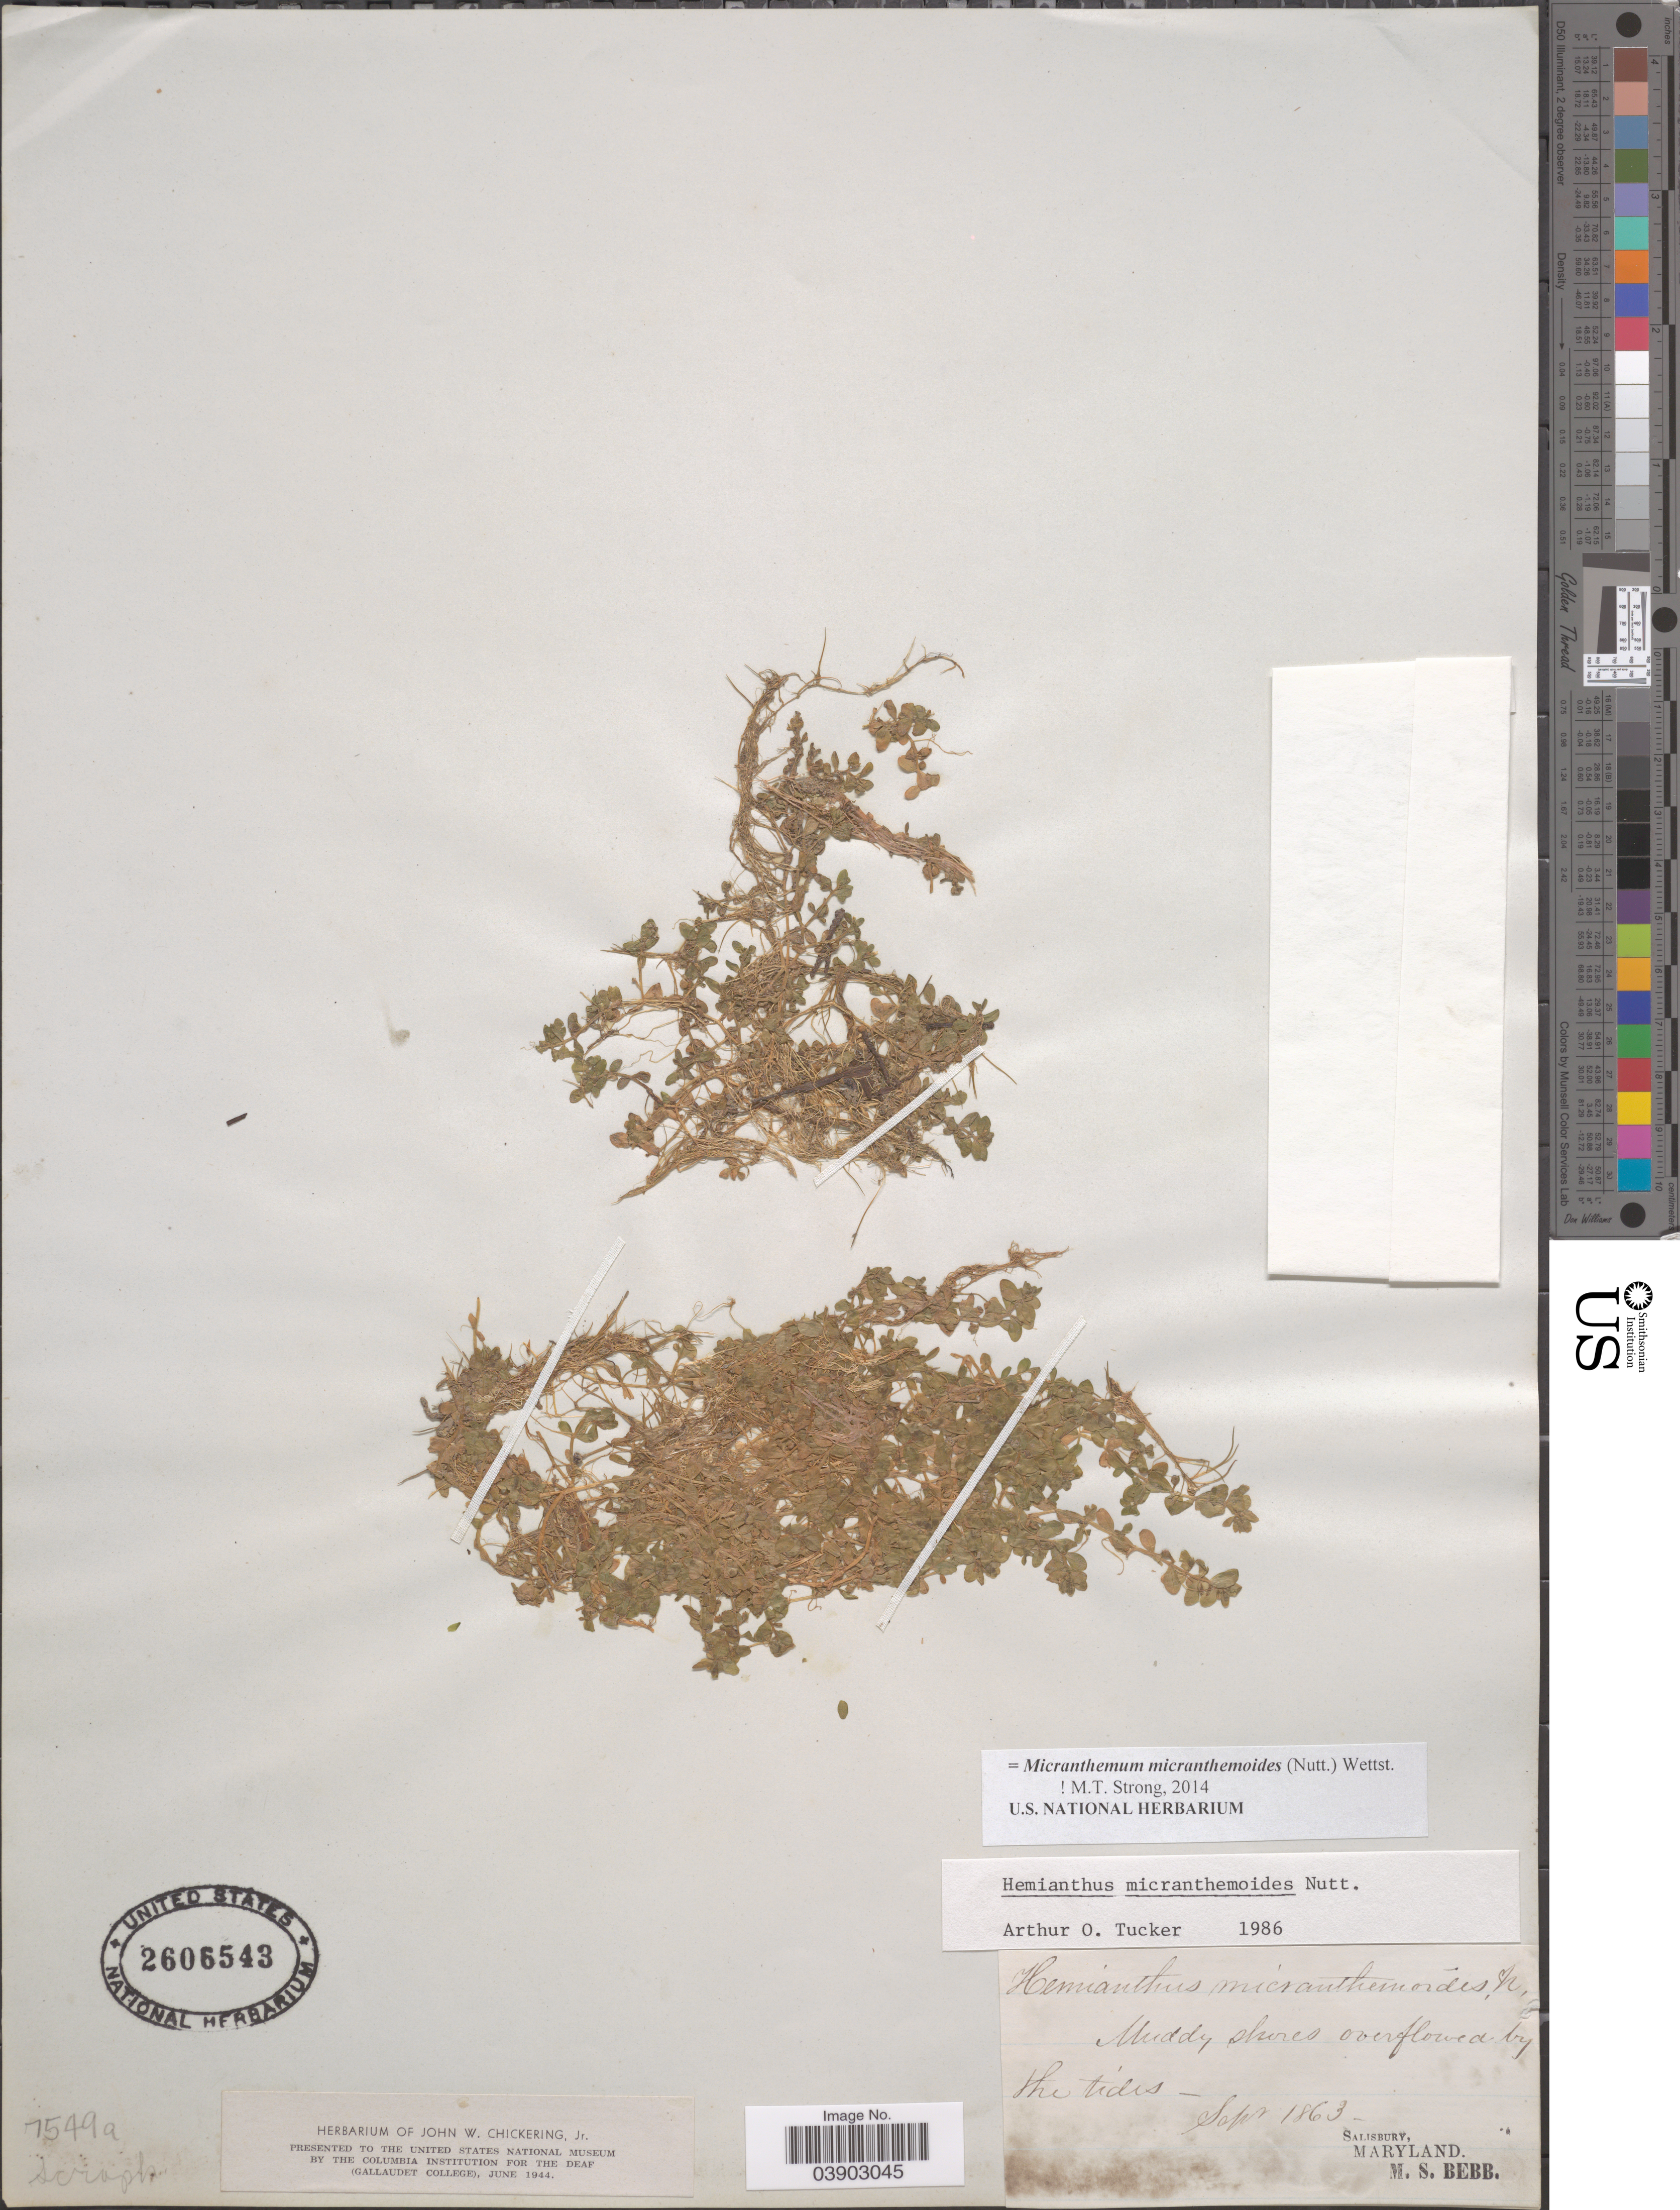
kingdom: Plantae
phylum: Tracheophyta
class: Magnoliopsida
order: Lamiales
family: Linderniaceae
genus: Micranthemum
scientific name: Micranthemum micranthemoides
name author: Nutt.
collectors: M. Bebb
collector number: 7549a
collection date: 1863-09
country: United States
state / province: Maryland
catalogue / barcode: US 2606543